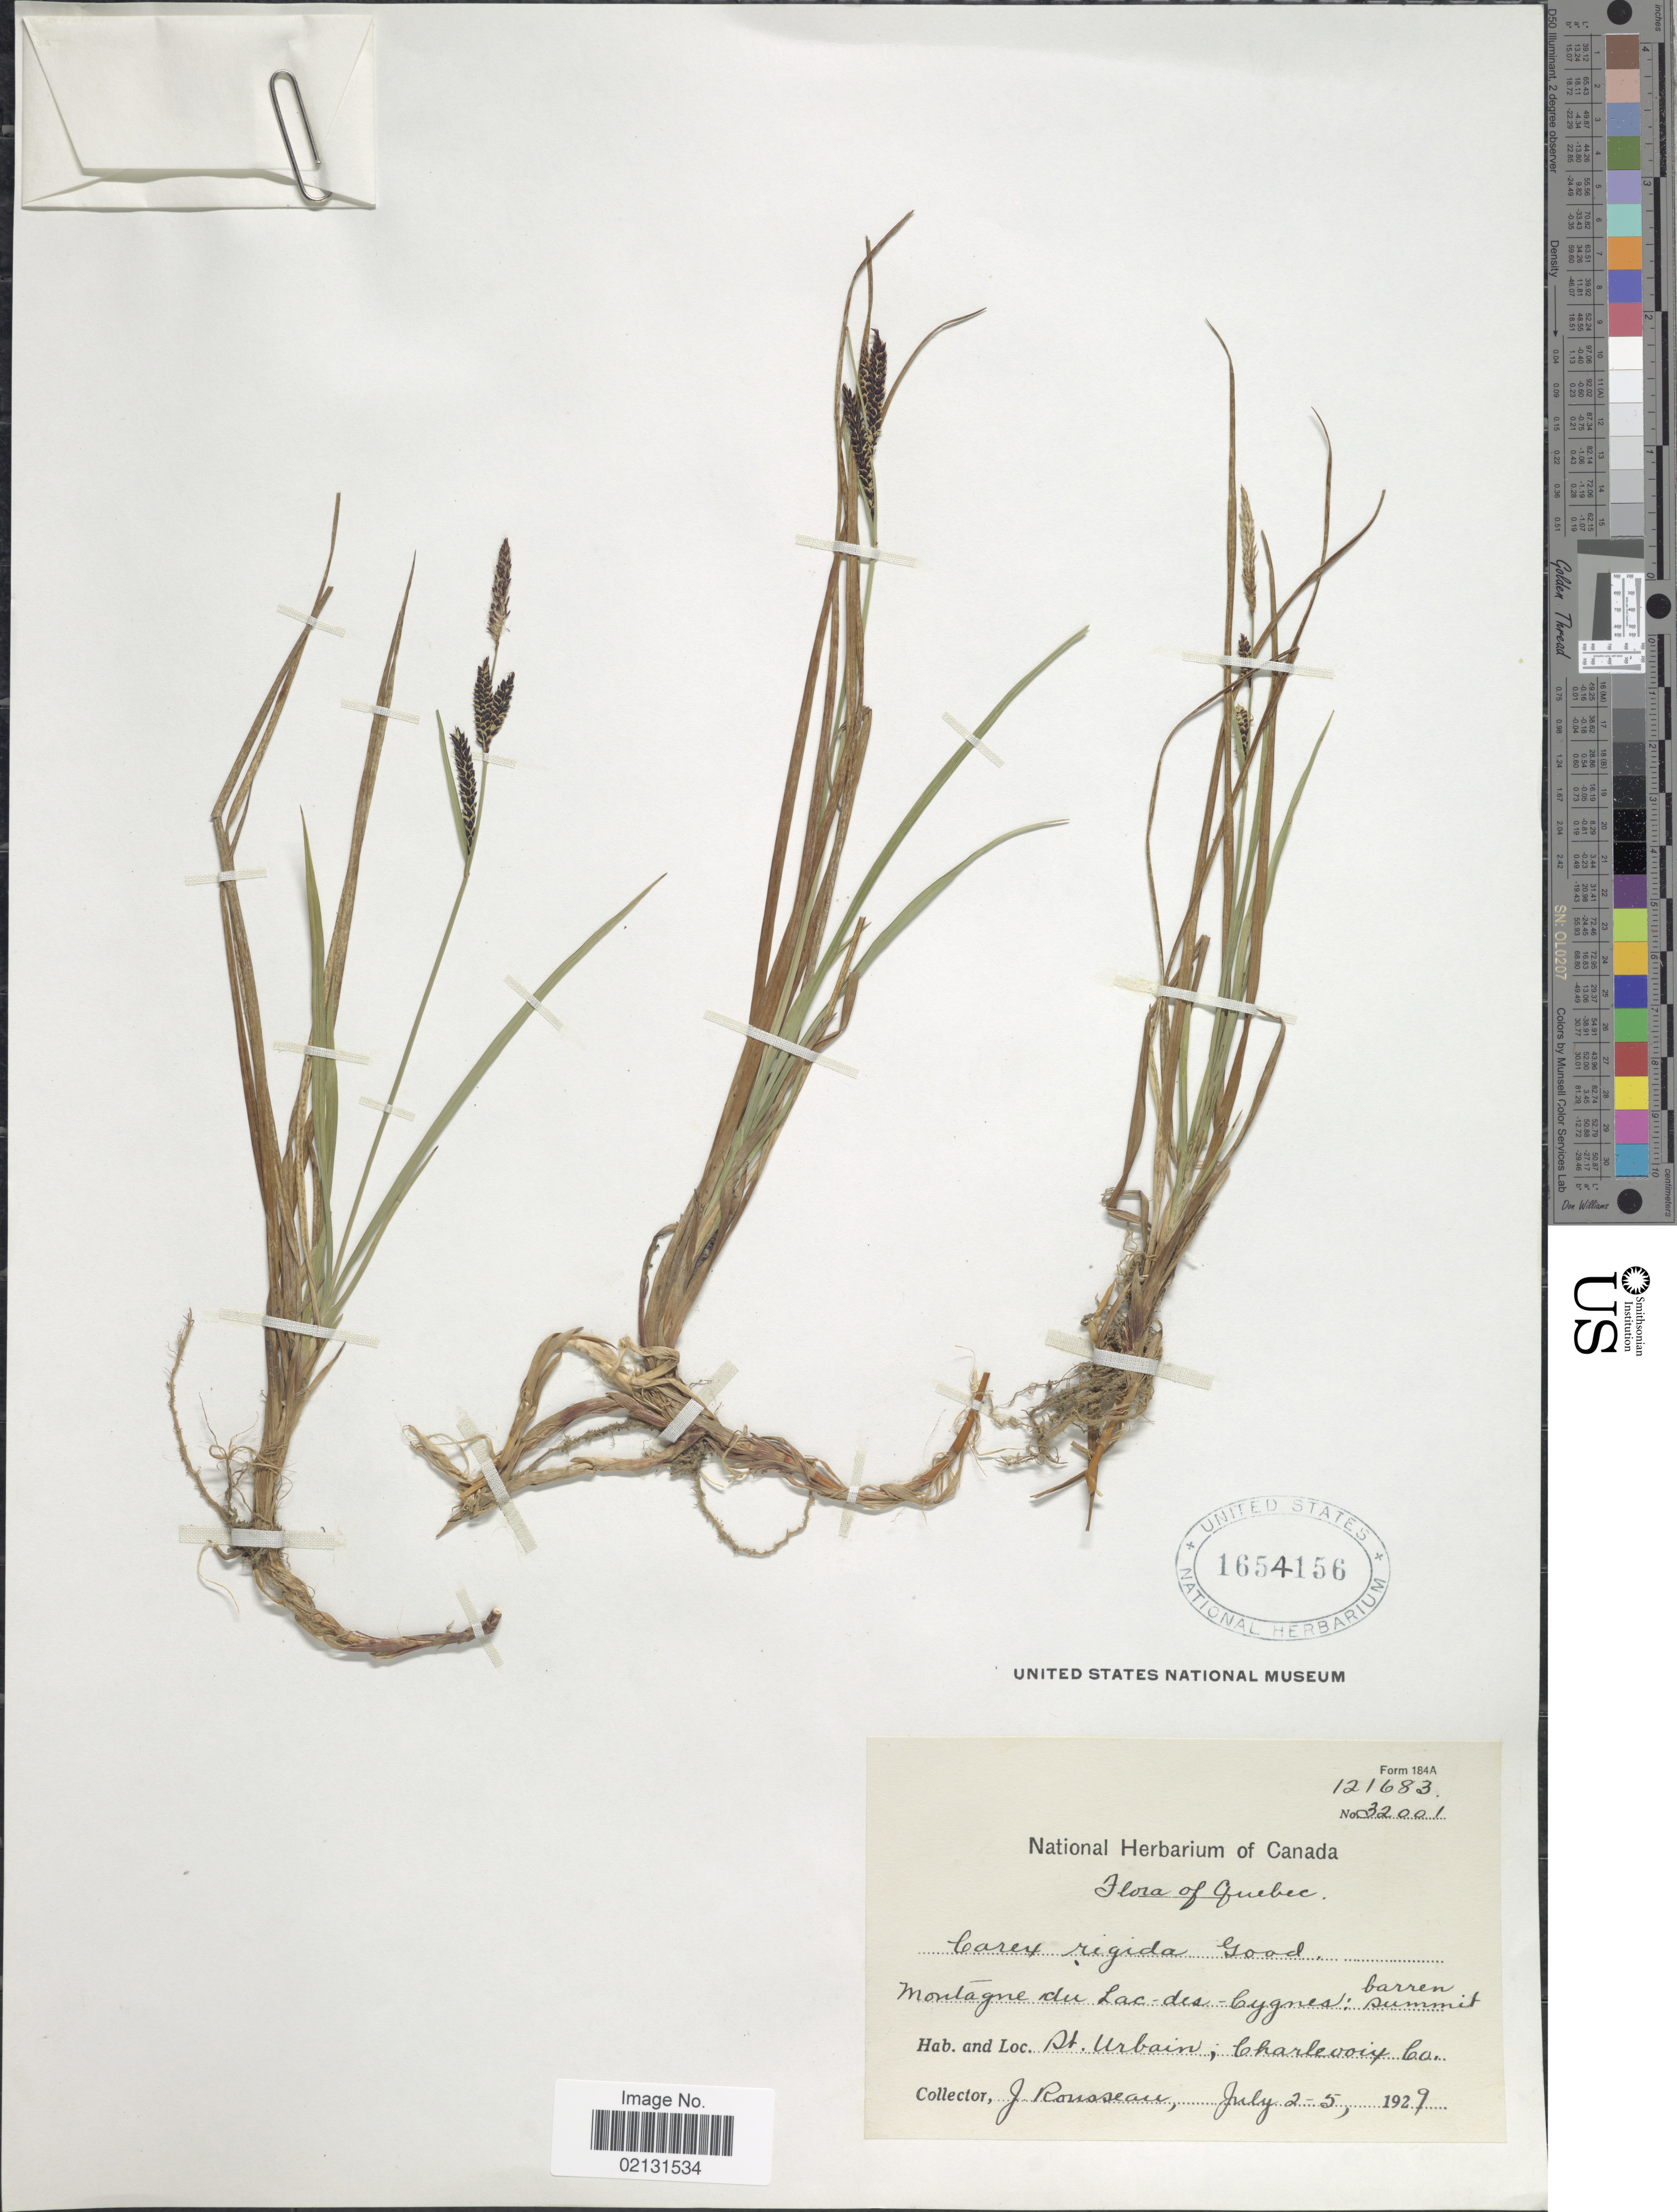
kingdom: Plantae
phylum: Tracheophyta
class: Liliopsida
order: Poales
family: Cyperaceae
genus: Carex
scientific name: Carex bigelowii subsp. bigelowii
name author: Torr. ex Schwein.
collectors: J. Rousseau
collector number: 32001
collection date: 1929-07-02/1929-07-05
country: Canada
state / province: Quebec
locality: Montagne du Lac-des-Cygnes: barren summit, St. Urbain; Charlevoix Ca.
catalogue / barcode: US 1654156